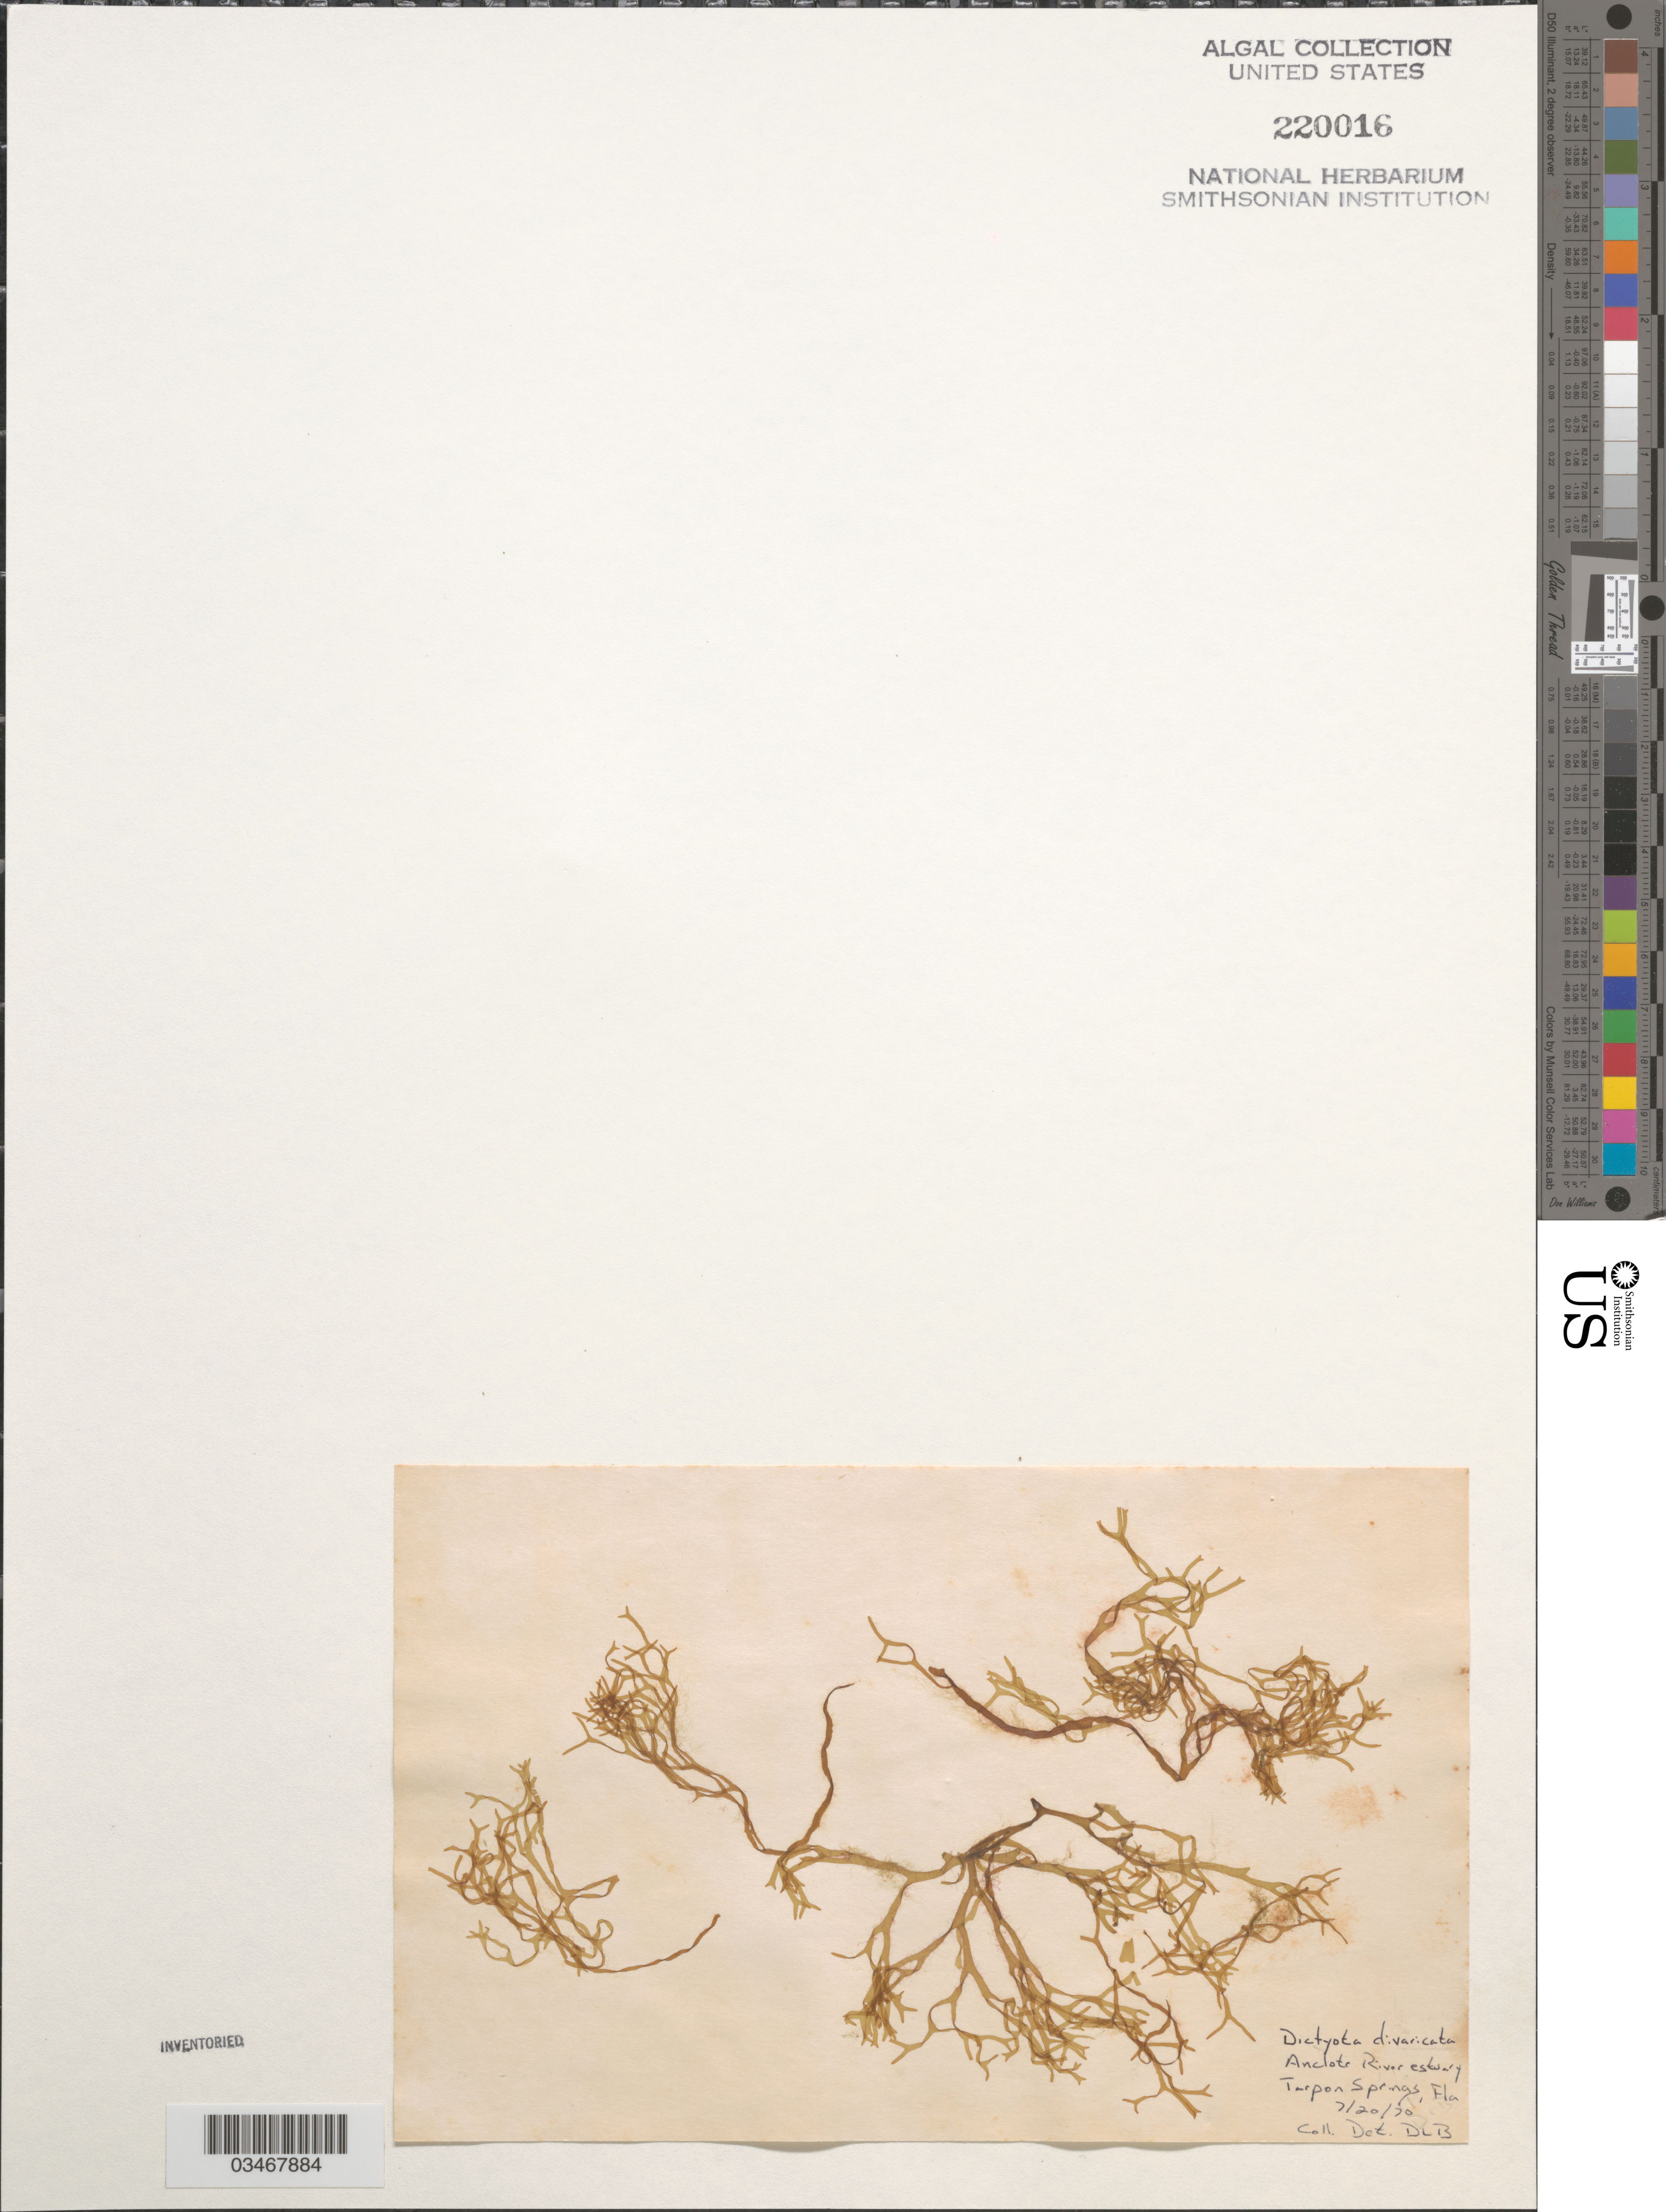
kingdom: Chromista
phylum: Ochrophyta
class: Phaeophyceae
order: Dictyotales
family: Dictyotaceae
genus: Dictyota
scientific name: Dictyota divaricata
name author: J.V.Lamouroux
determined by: Ballantine, D. L.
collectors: D.L. Ballantine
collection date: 1970-07-20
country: United States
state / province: Florida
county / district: Pinellas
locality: Anclote River estuary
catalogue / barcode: US 220016